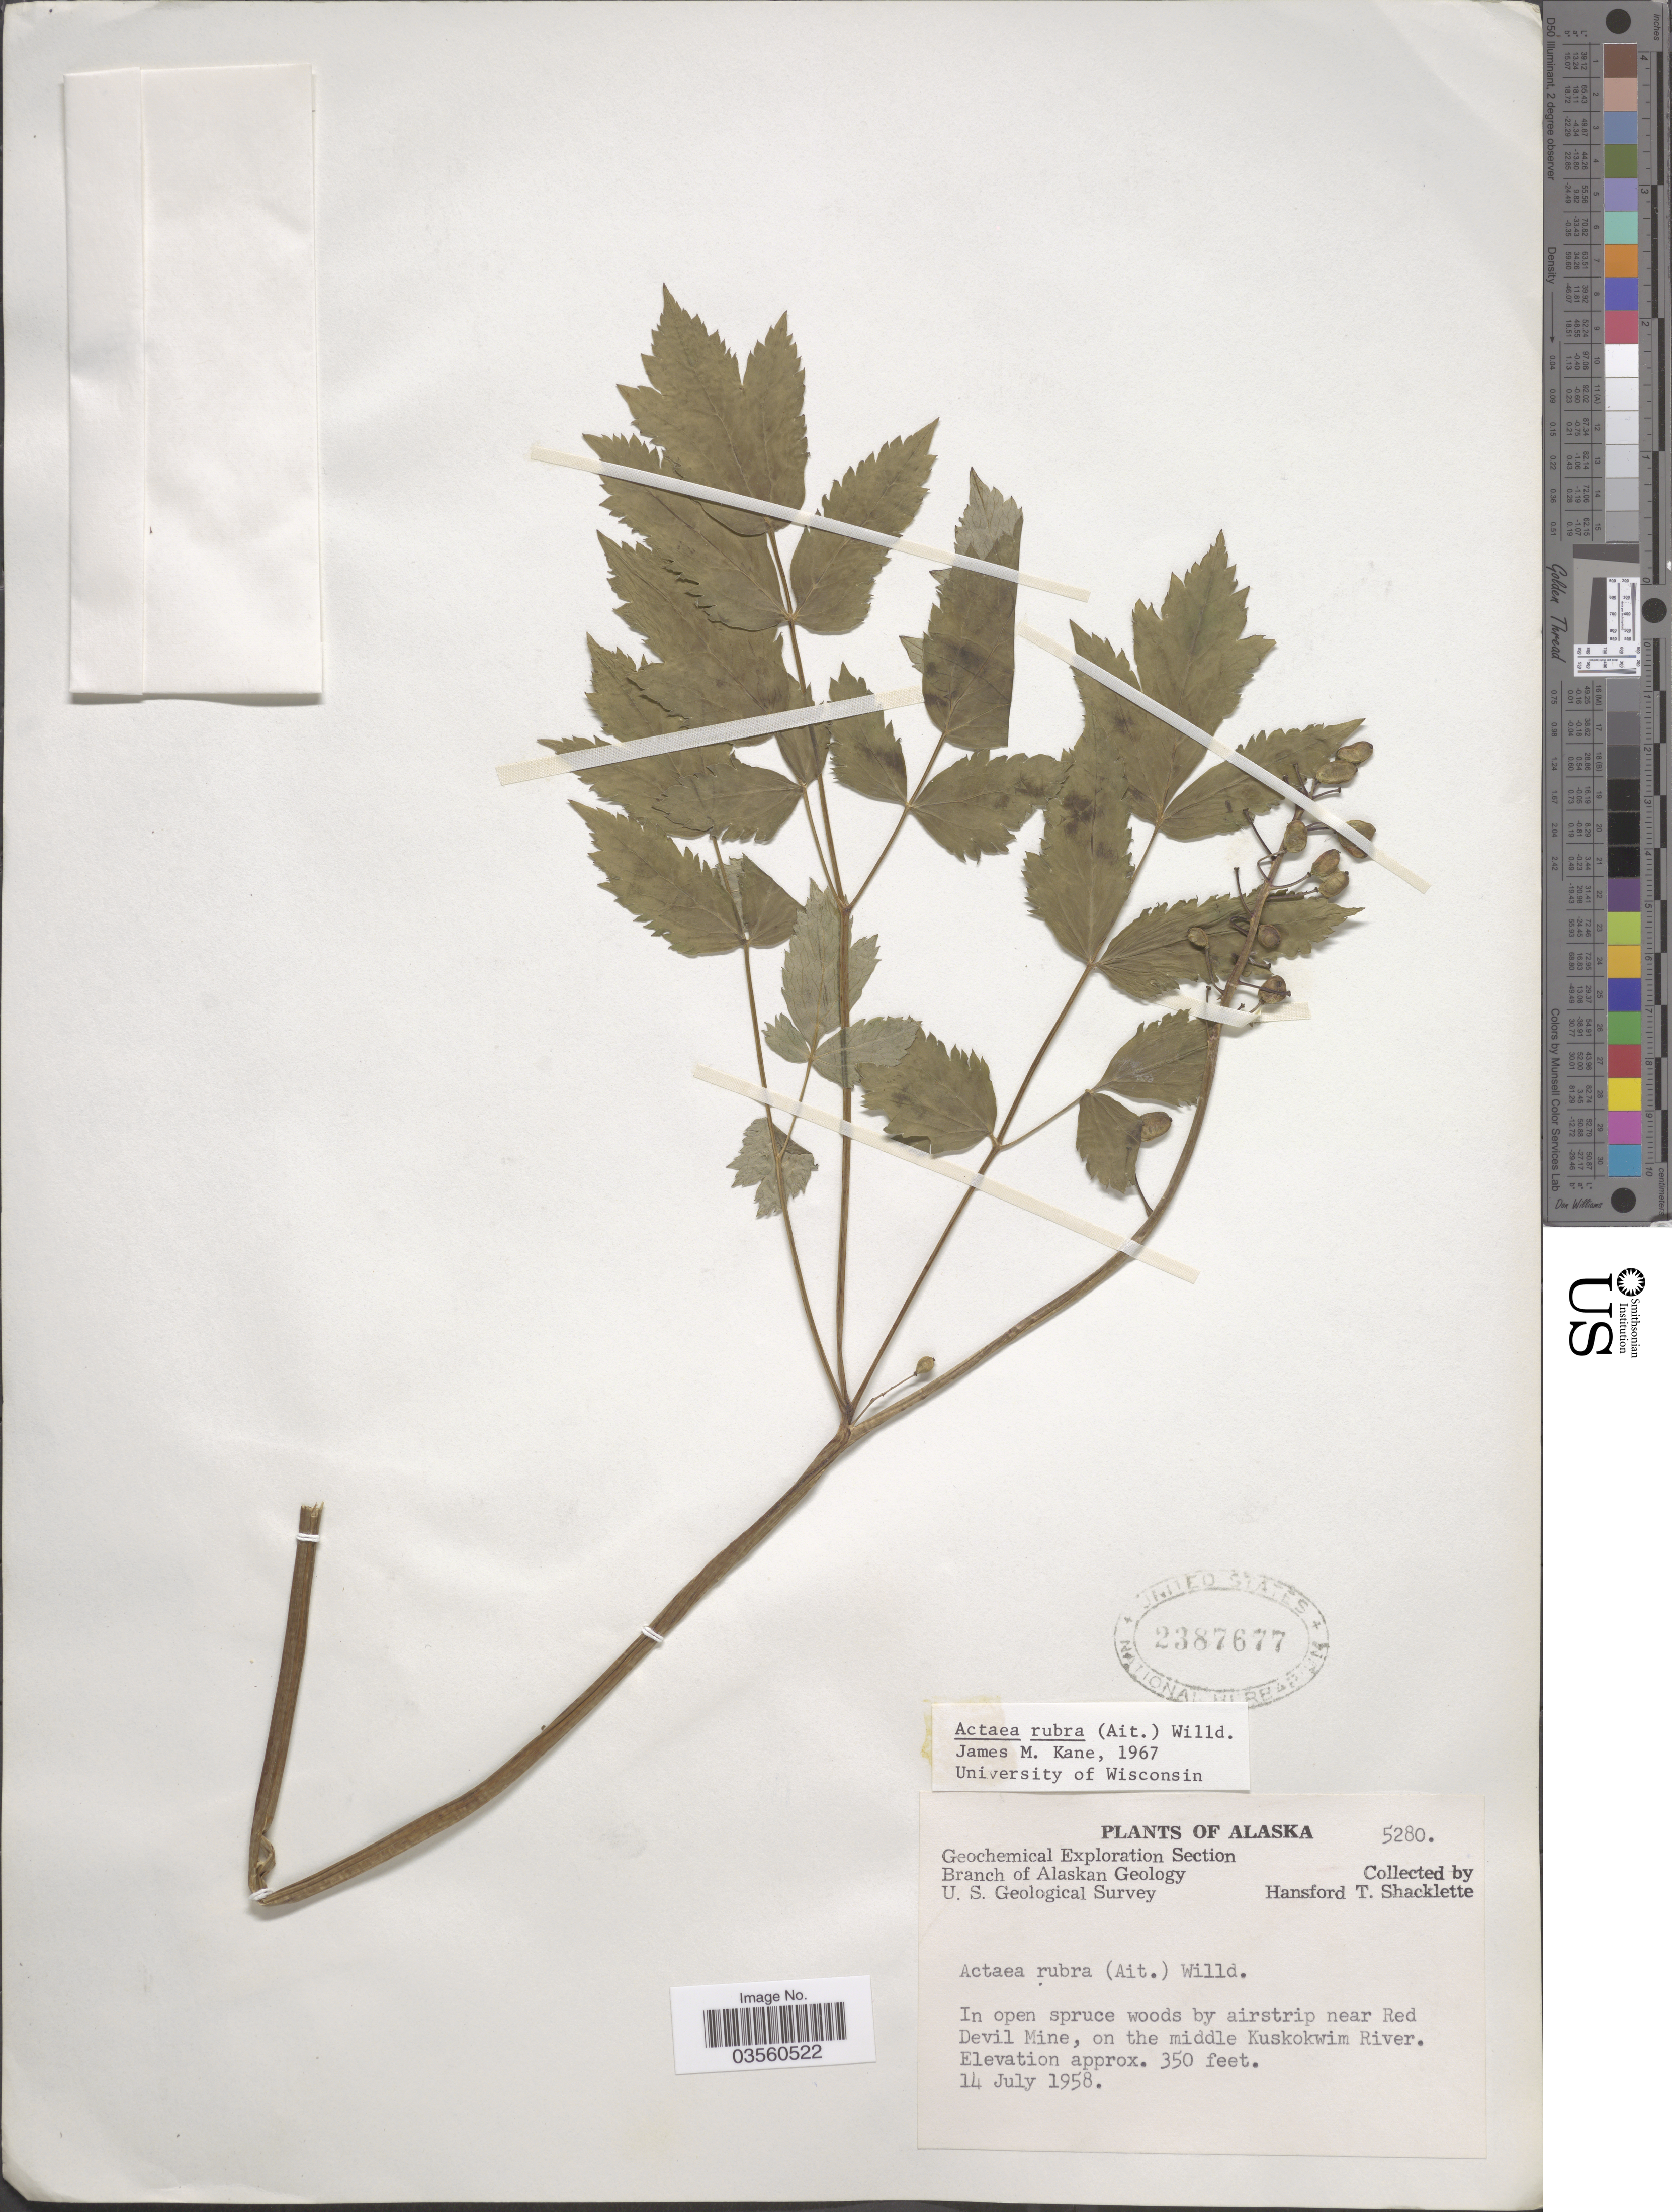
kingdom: Plantae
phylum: Tracheophyta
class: Magnoliopsida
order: Ranunculales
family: Ranunculaceae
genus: Actaea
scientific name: Actaea rubra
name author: (Aiton) Willd.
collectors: H. Shacklette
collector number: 5280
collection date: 1958-07-14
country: United States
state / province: Alaska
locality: In open spruce woods by airstrip near Red Devil Mine, on the middle Kukokwim River.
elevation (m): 107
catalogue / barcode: US 2387677